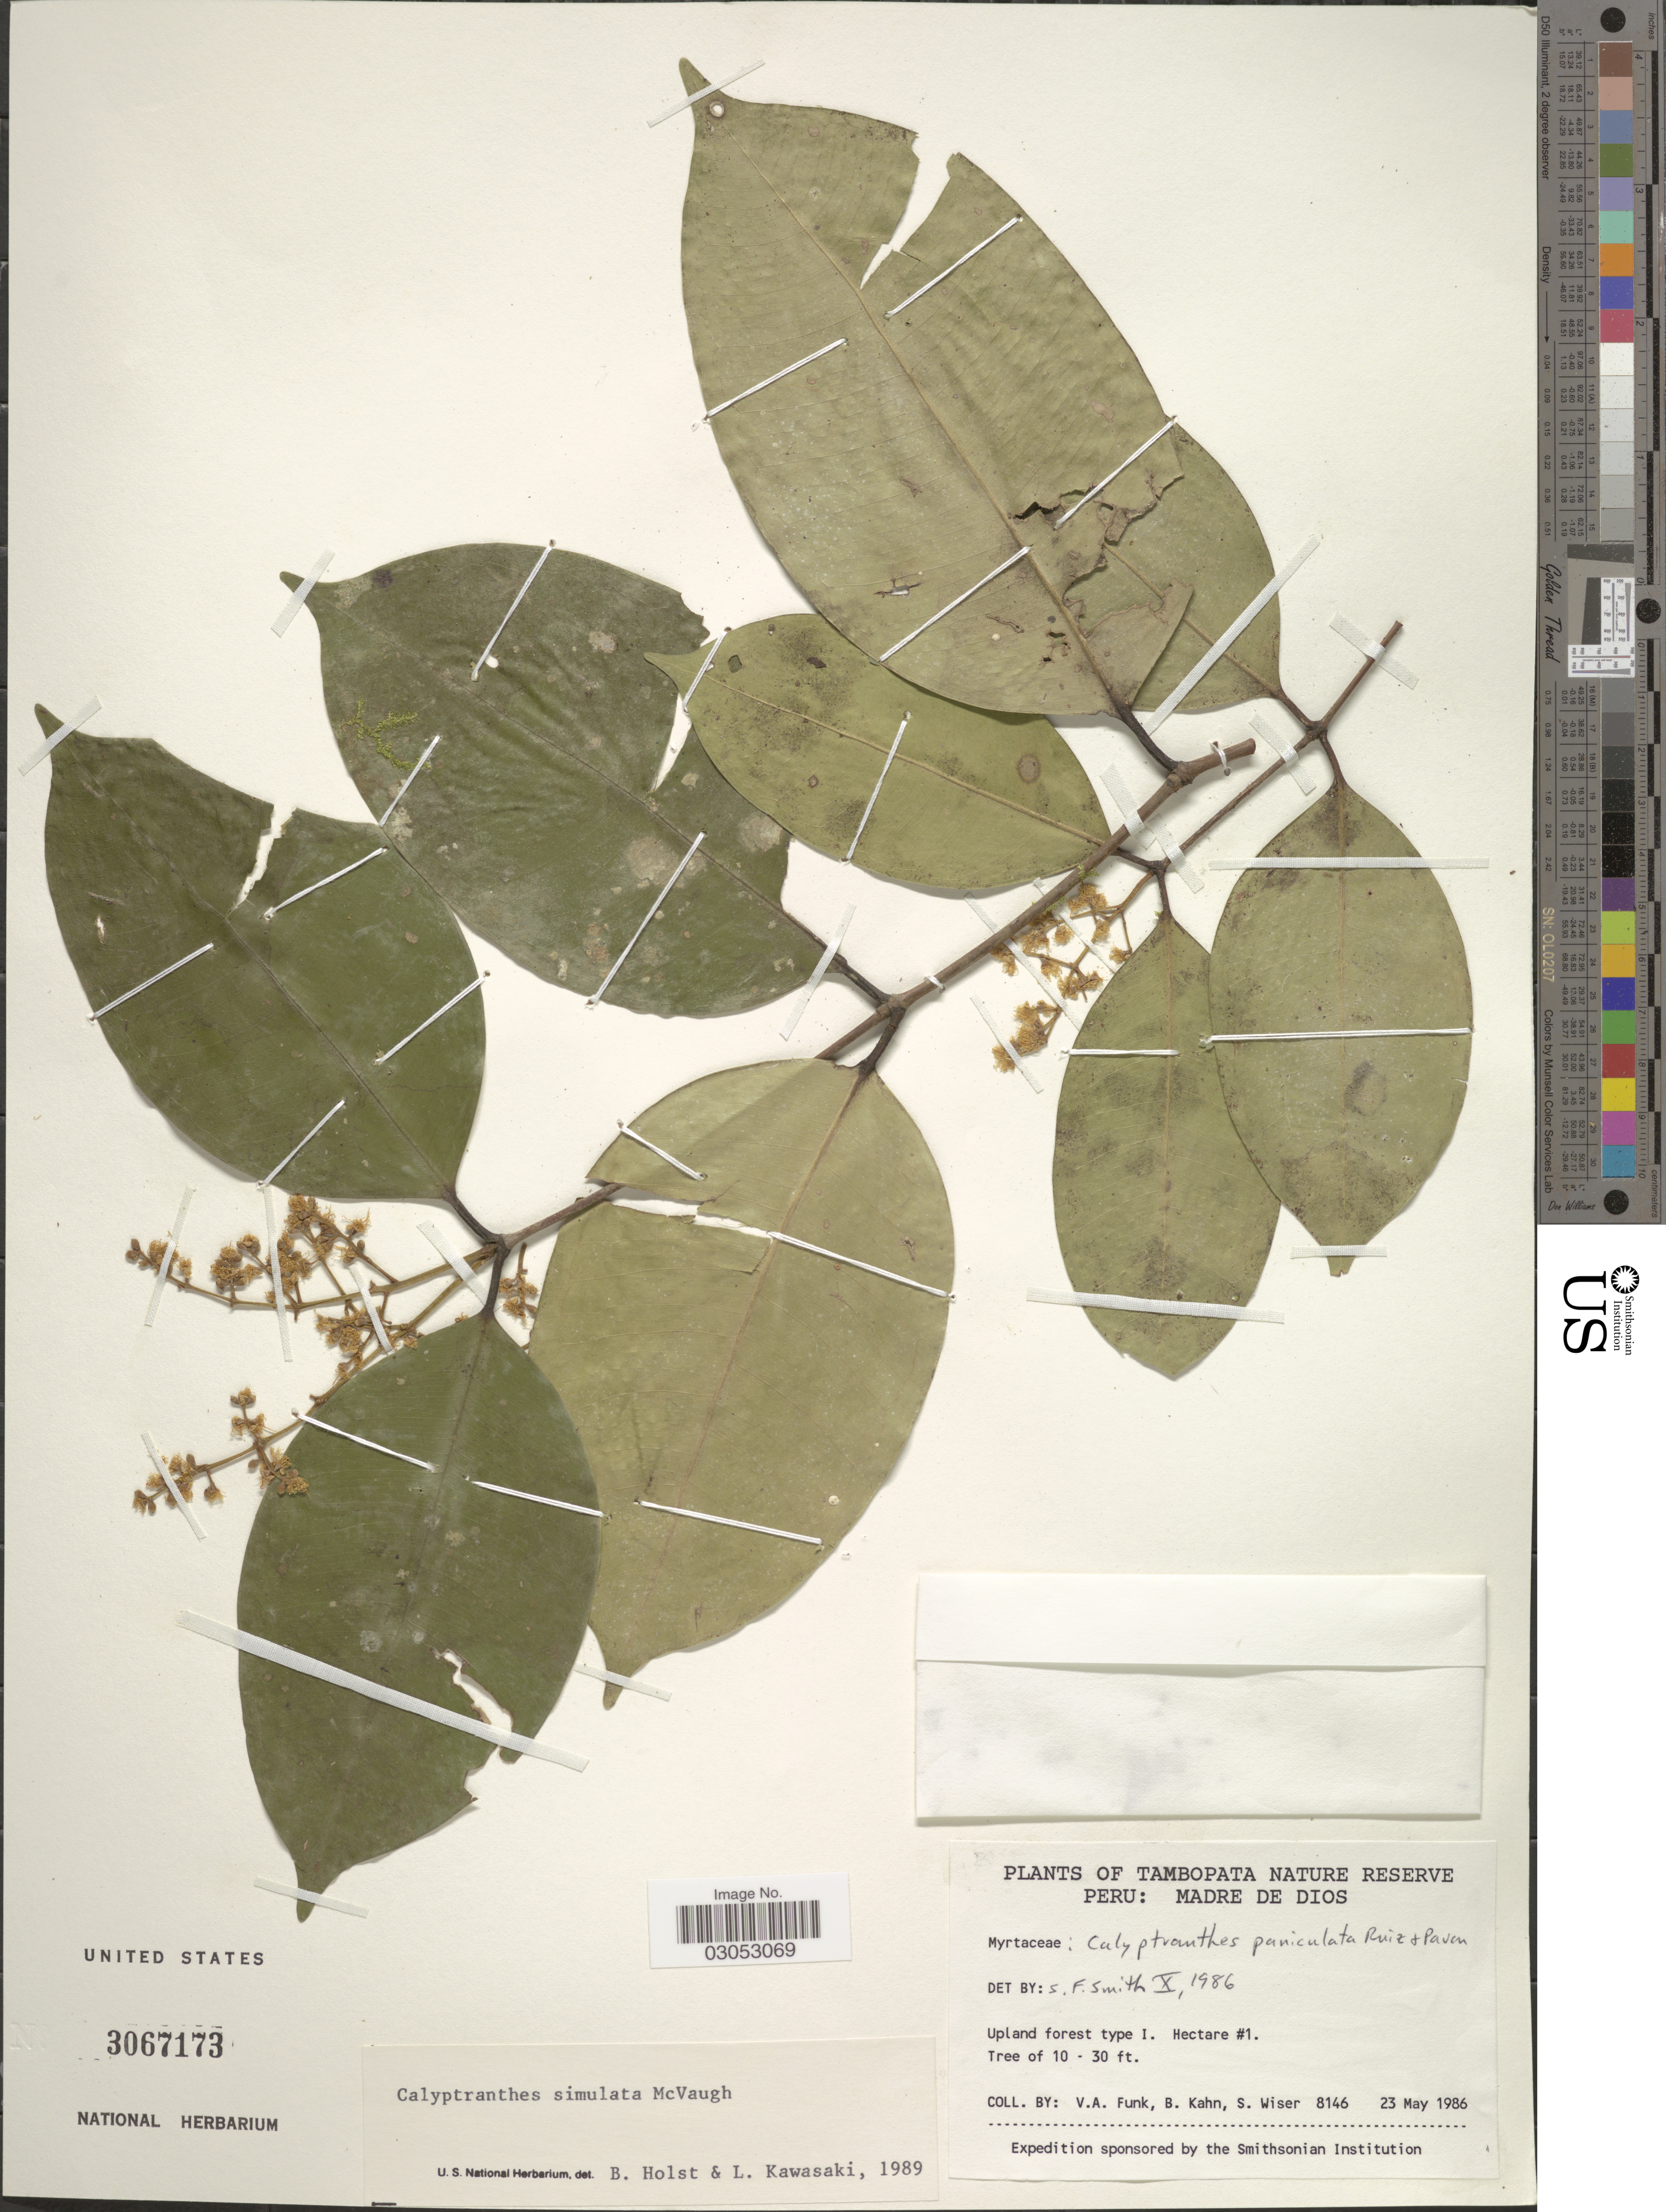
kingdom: Plantae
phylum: Tracheophyta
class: Magnoliopsida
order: Myrtales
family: Myrtaceae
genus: Myrcia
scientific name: Myrcia simulata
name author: (McVaugh) A.R. Lourenço & Parra-Os.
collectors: V. Funk, B. Kahn & S. Wiser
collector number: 8146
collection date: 1986-05-23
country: Peru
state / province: Madre de Dios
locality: Tambopata Nature Reserve.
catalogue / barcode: US 3067173